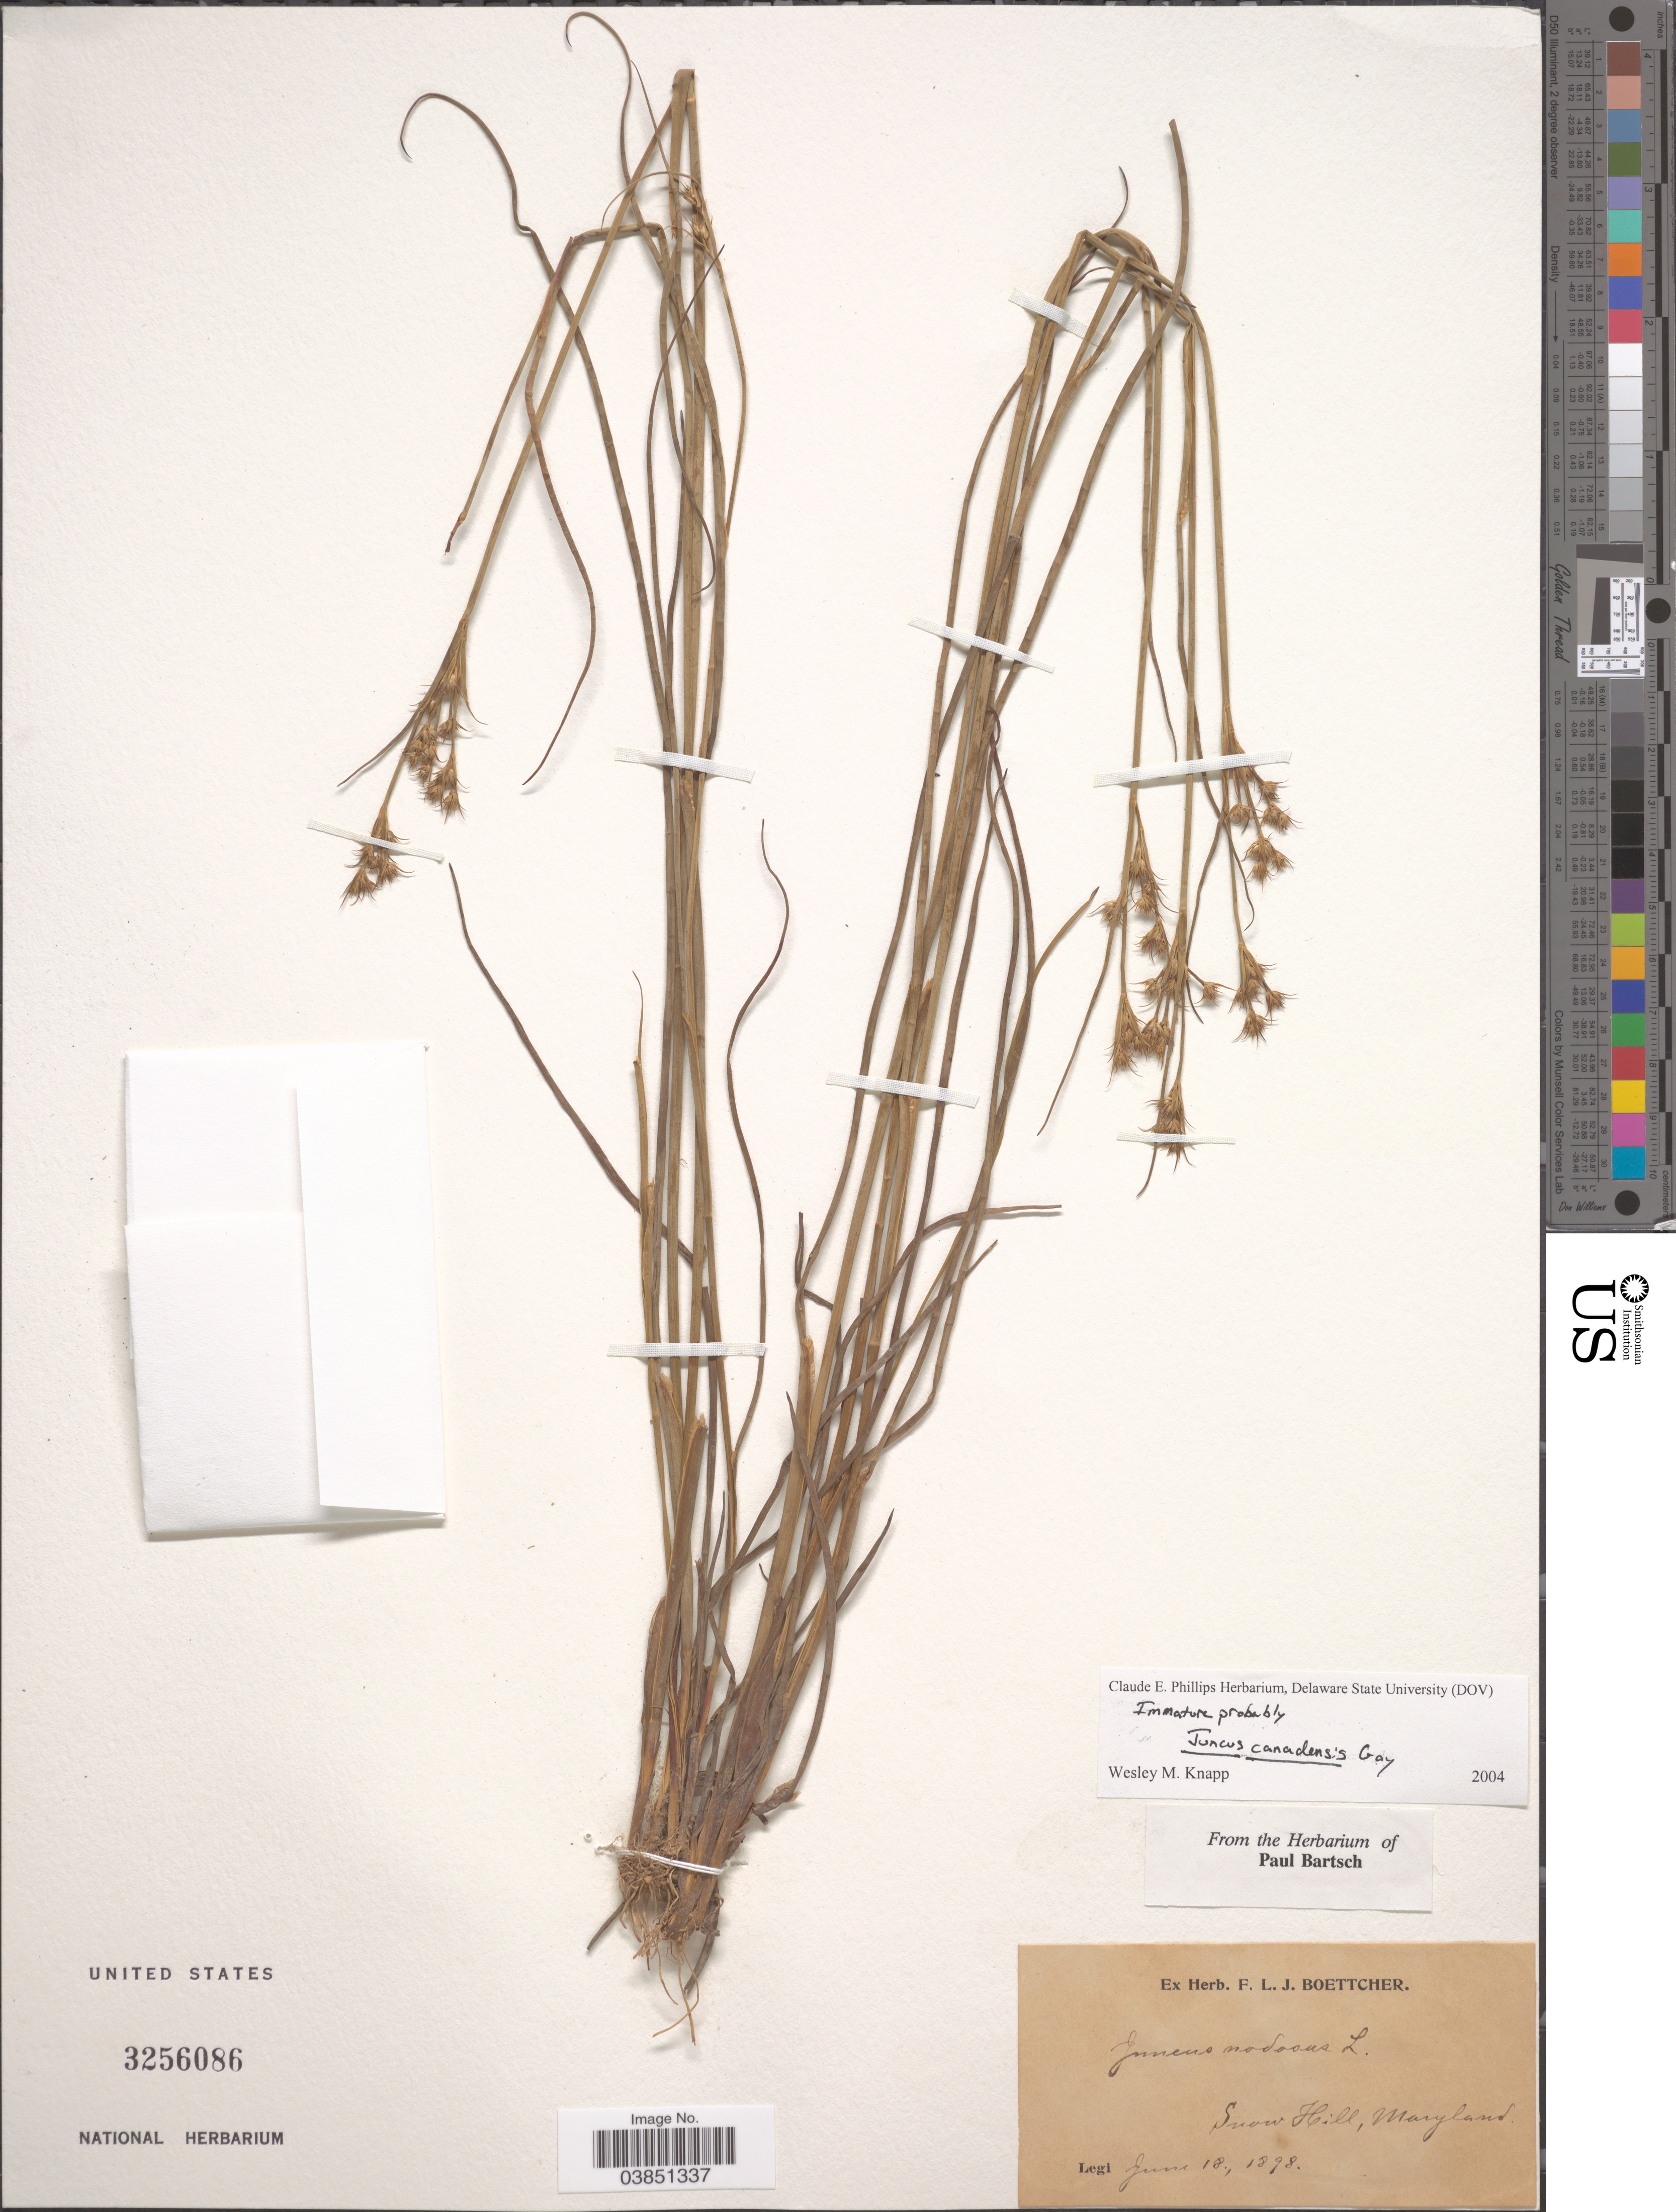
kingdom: Plantae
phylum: Tracheophyta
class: Liliopsida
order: Poales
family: Juncaceae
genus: Juncus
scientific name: Juncus canadensis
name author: J. Gay ex Laharpe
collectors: ex herb. F. L. J. Boettcher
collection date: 1898-06-10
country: United States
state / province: Maryland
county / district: Worcester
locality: Snow Hill.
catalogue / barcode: US 3256086